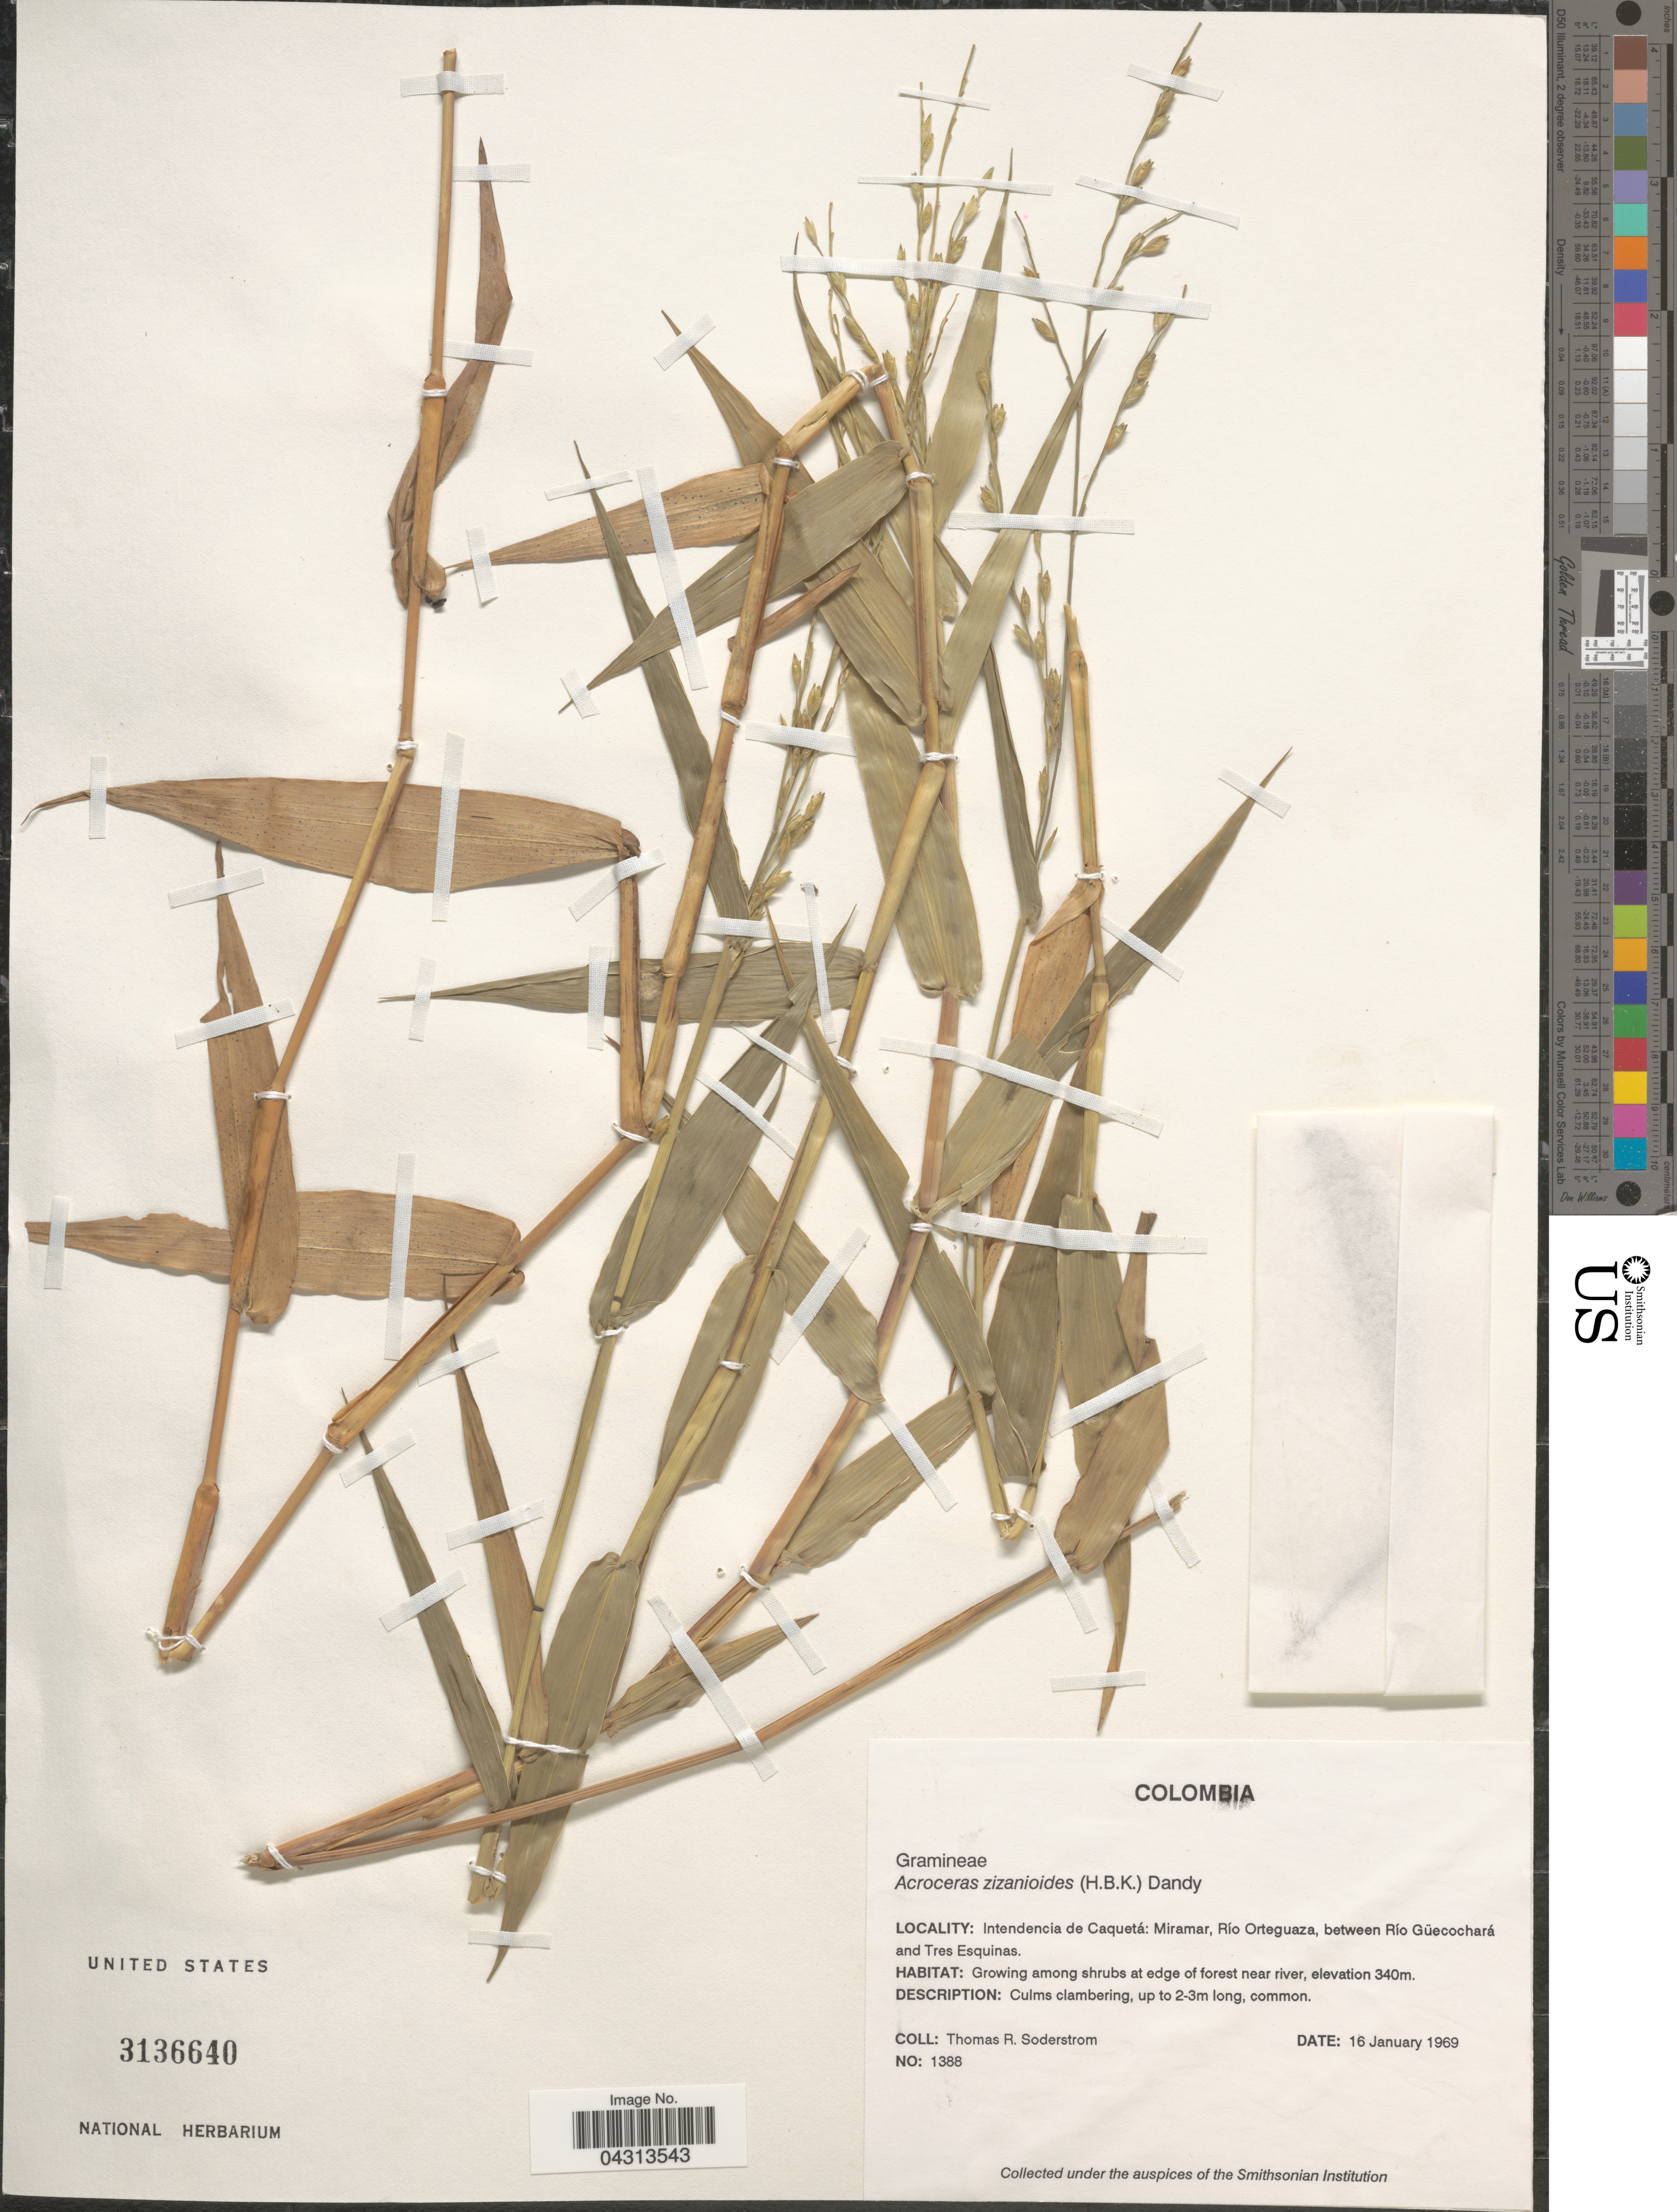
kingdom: Plantae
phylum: Tracheophyta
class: Liliopsida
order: Poales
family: Poaceae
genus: Acroceras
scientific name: Acroceras zizanioides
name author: (Kunth) Dandy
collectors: T. R. Soderstrom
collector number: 1388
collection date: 1969-01-16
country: Colombia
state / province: Caquetá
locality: Intendencia de Caquetá: Miramar, Río Orteguaza, between Río Güecochará and Tres Esquinas. Among shrubs at edge of forest near river.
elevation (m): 340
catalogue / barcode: US 3136640